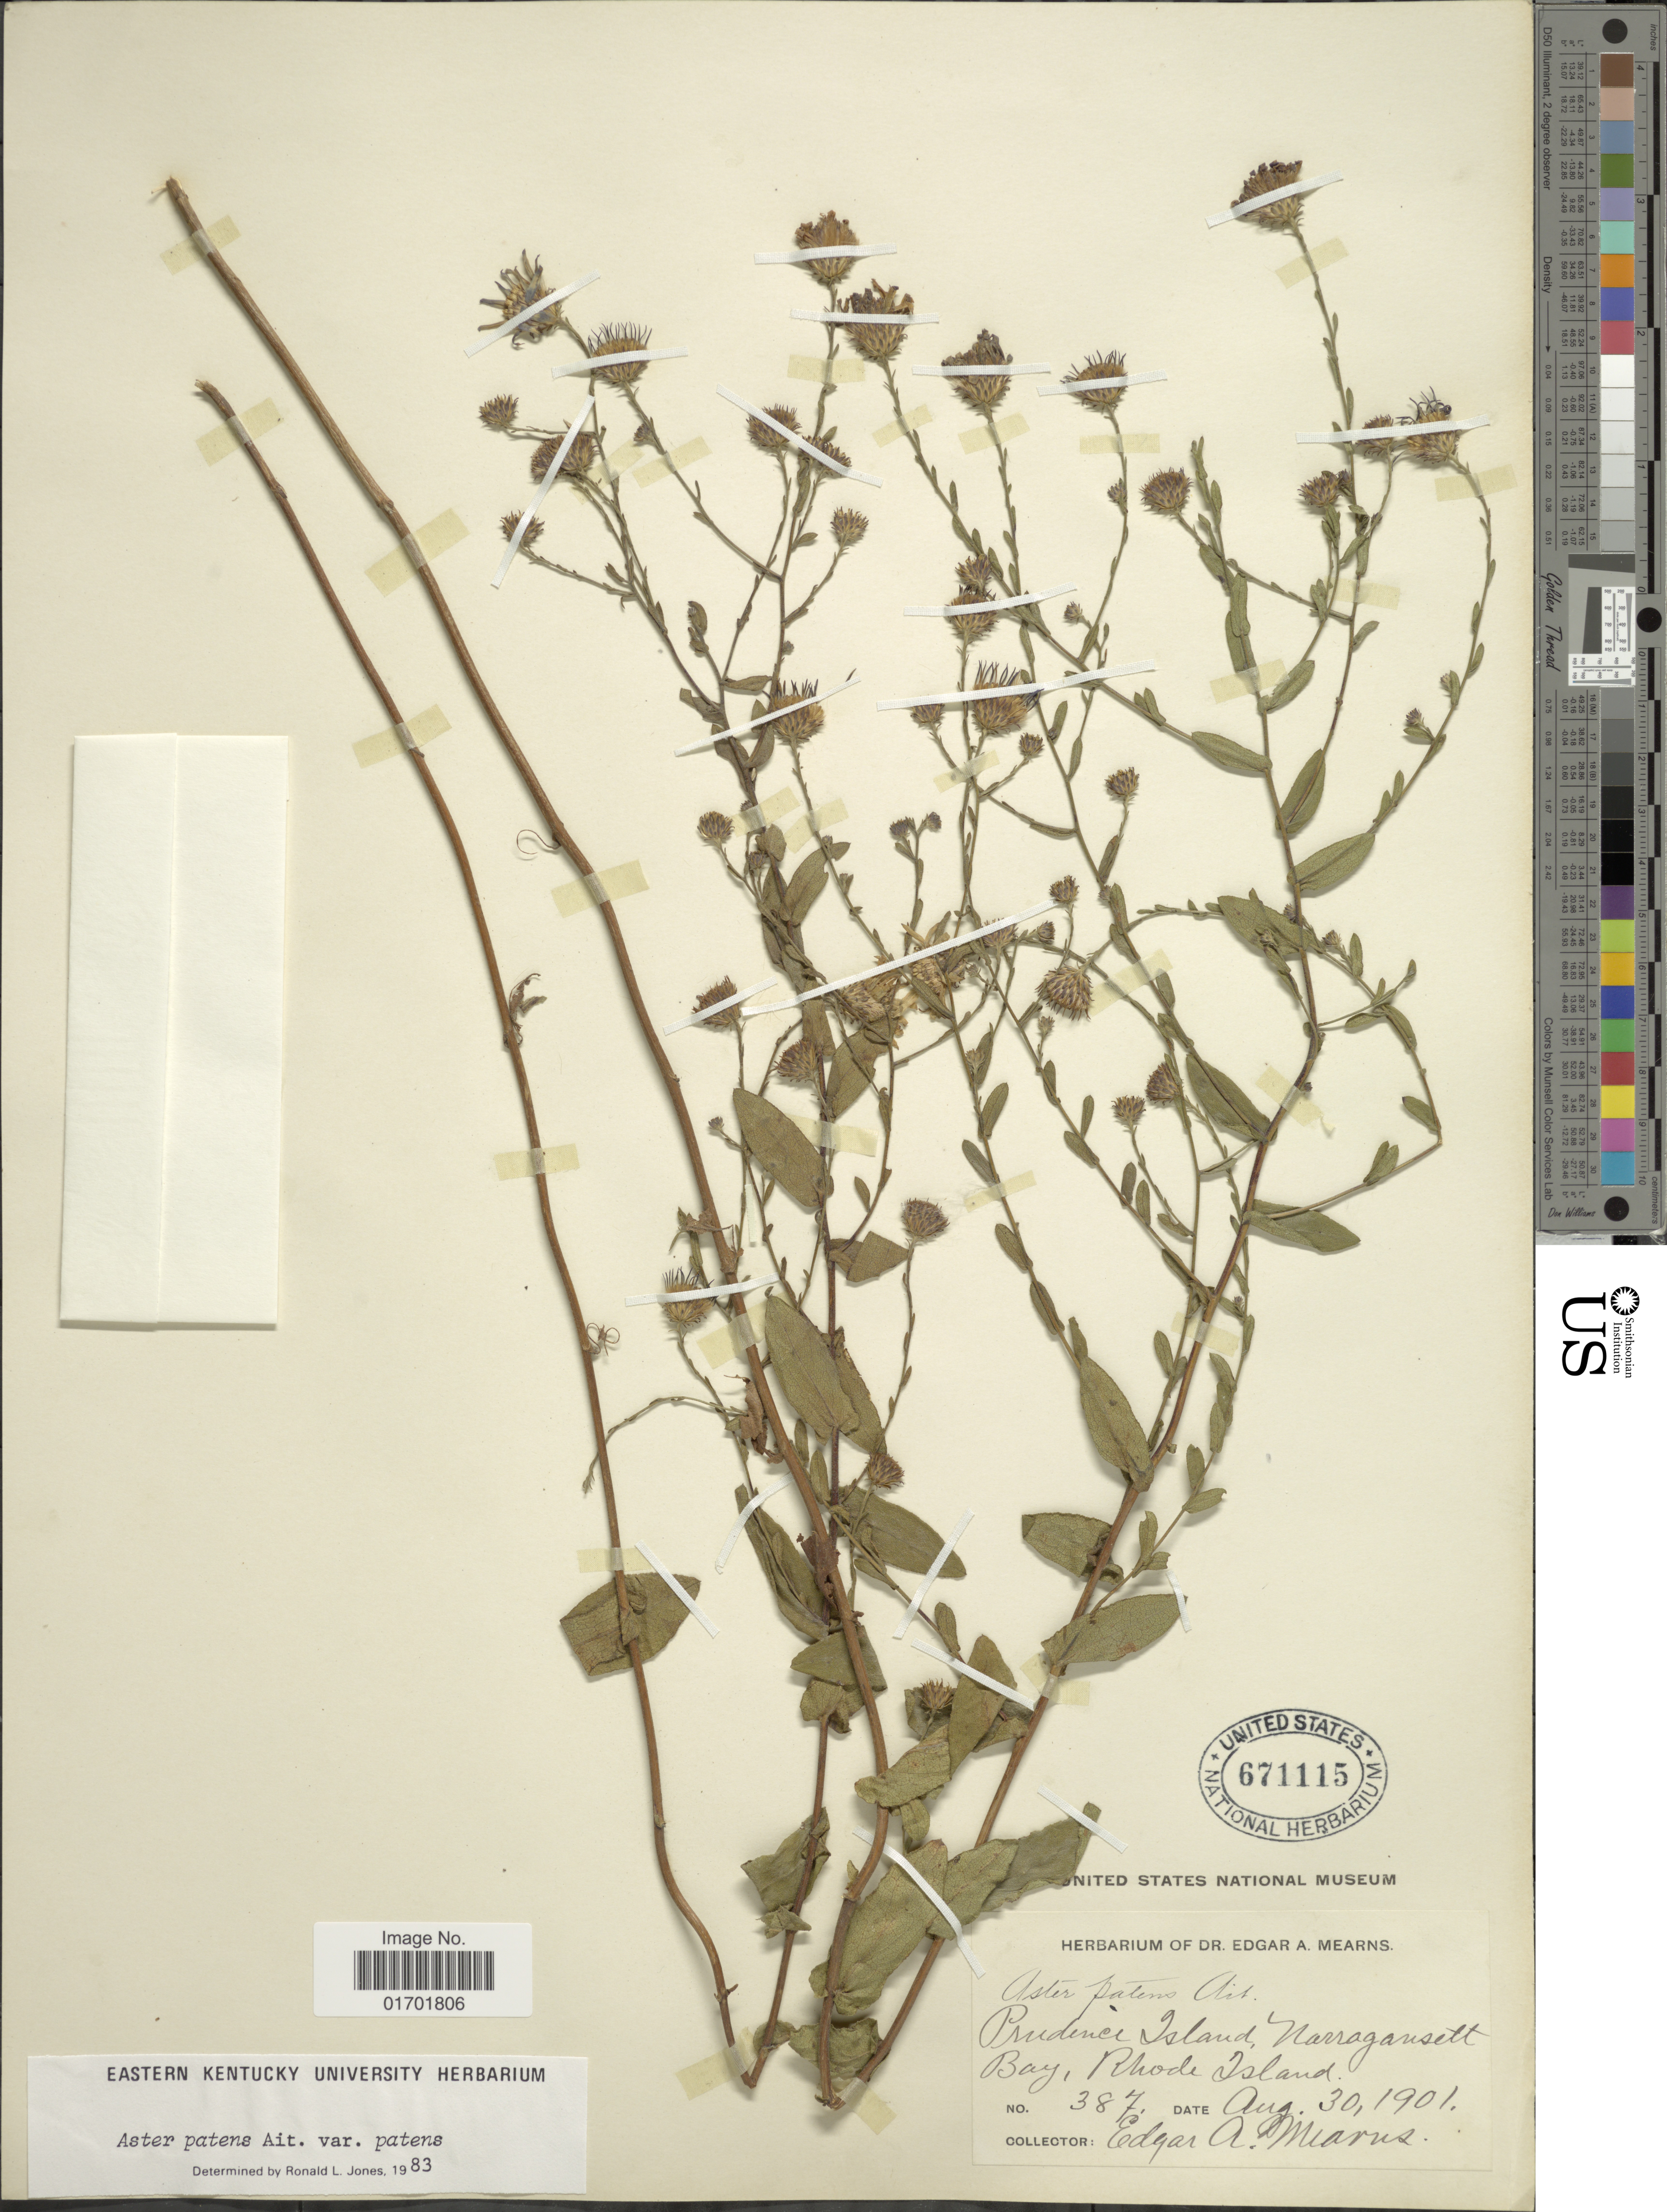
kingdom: Plantae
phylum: Tracheophyta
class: Magnoliopsida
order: Asterales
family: Asteraceae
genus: Symphyotrichum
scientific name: Symphyotrichum patens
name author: (Aiton) G.L. Nesom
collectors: E. A. Mearns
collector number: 387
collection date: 1901-08-30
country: United States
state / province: Rhode Island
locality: Prudence Island, Narragansett Bay.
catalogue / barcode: US 671115